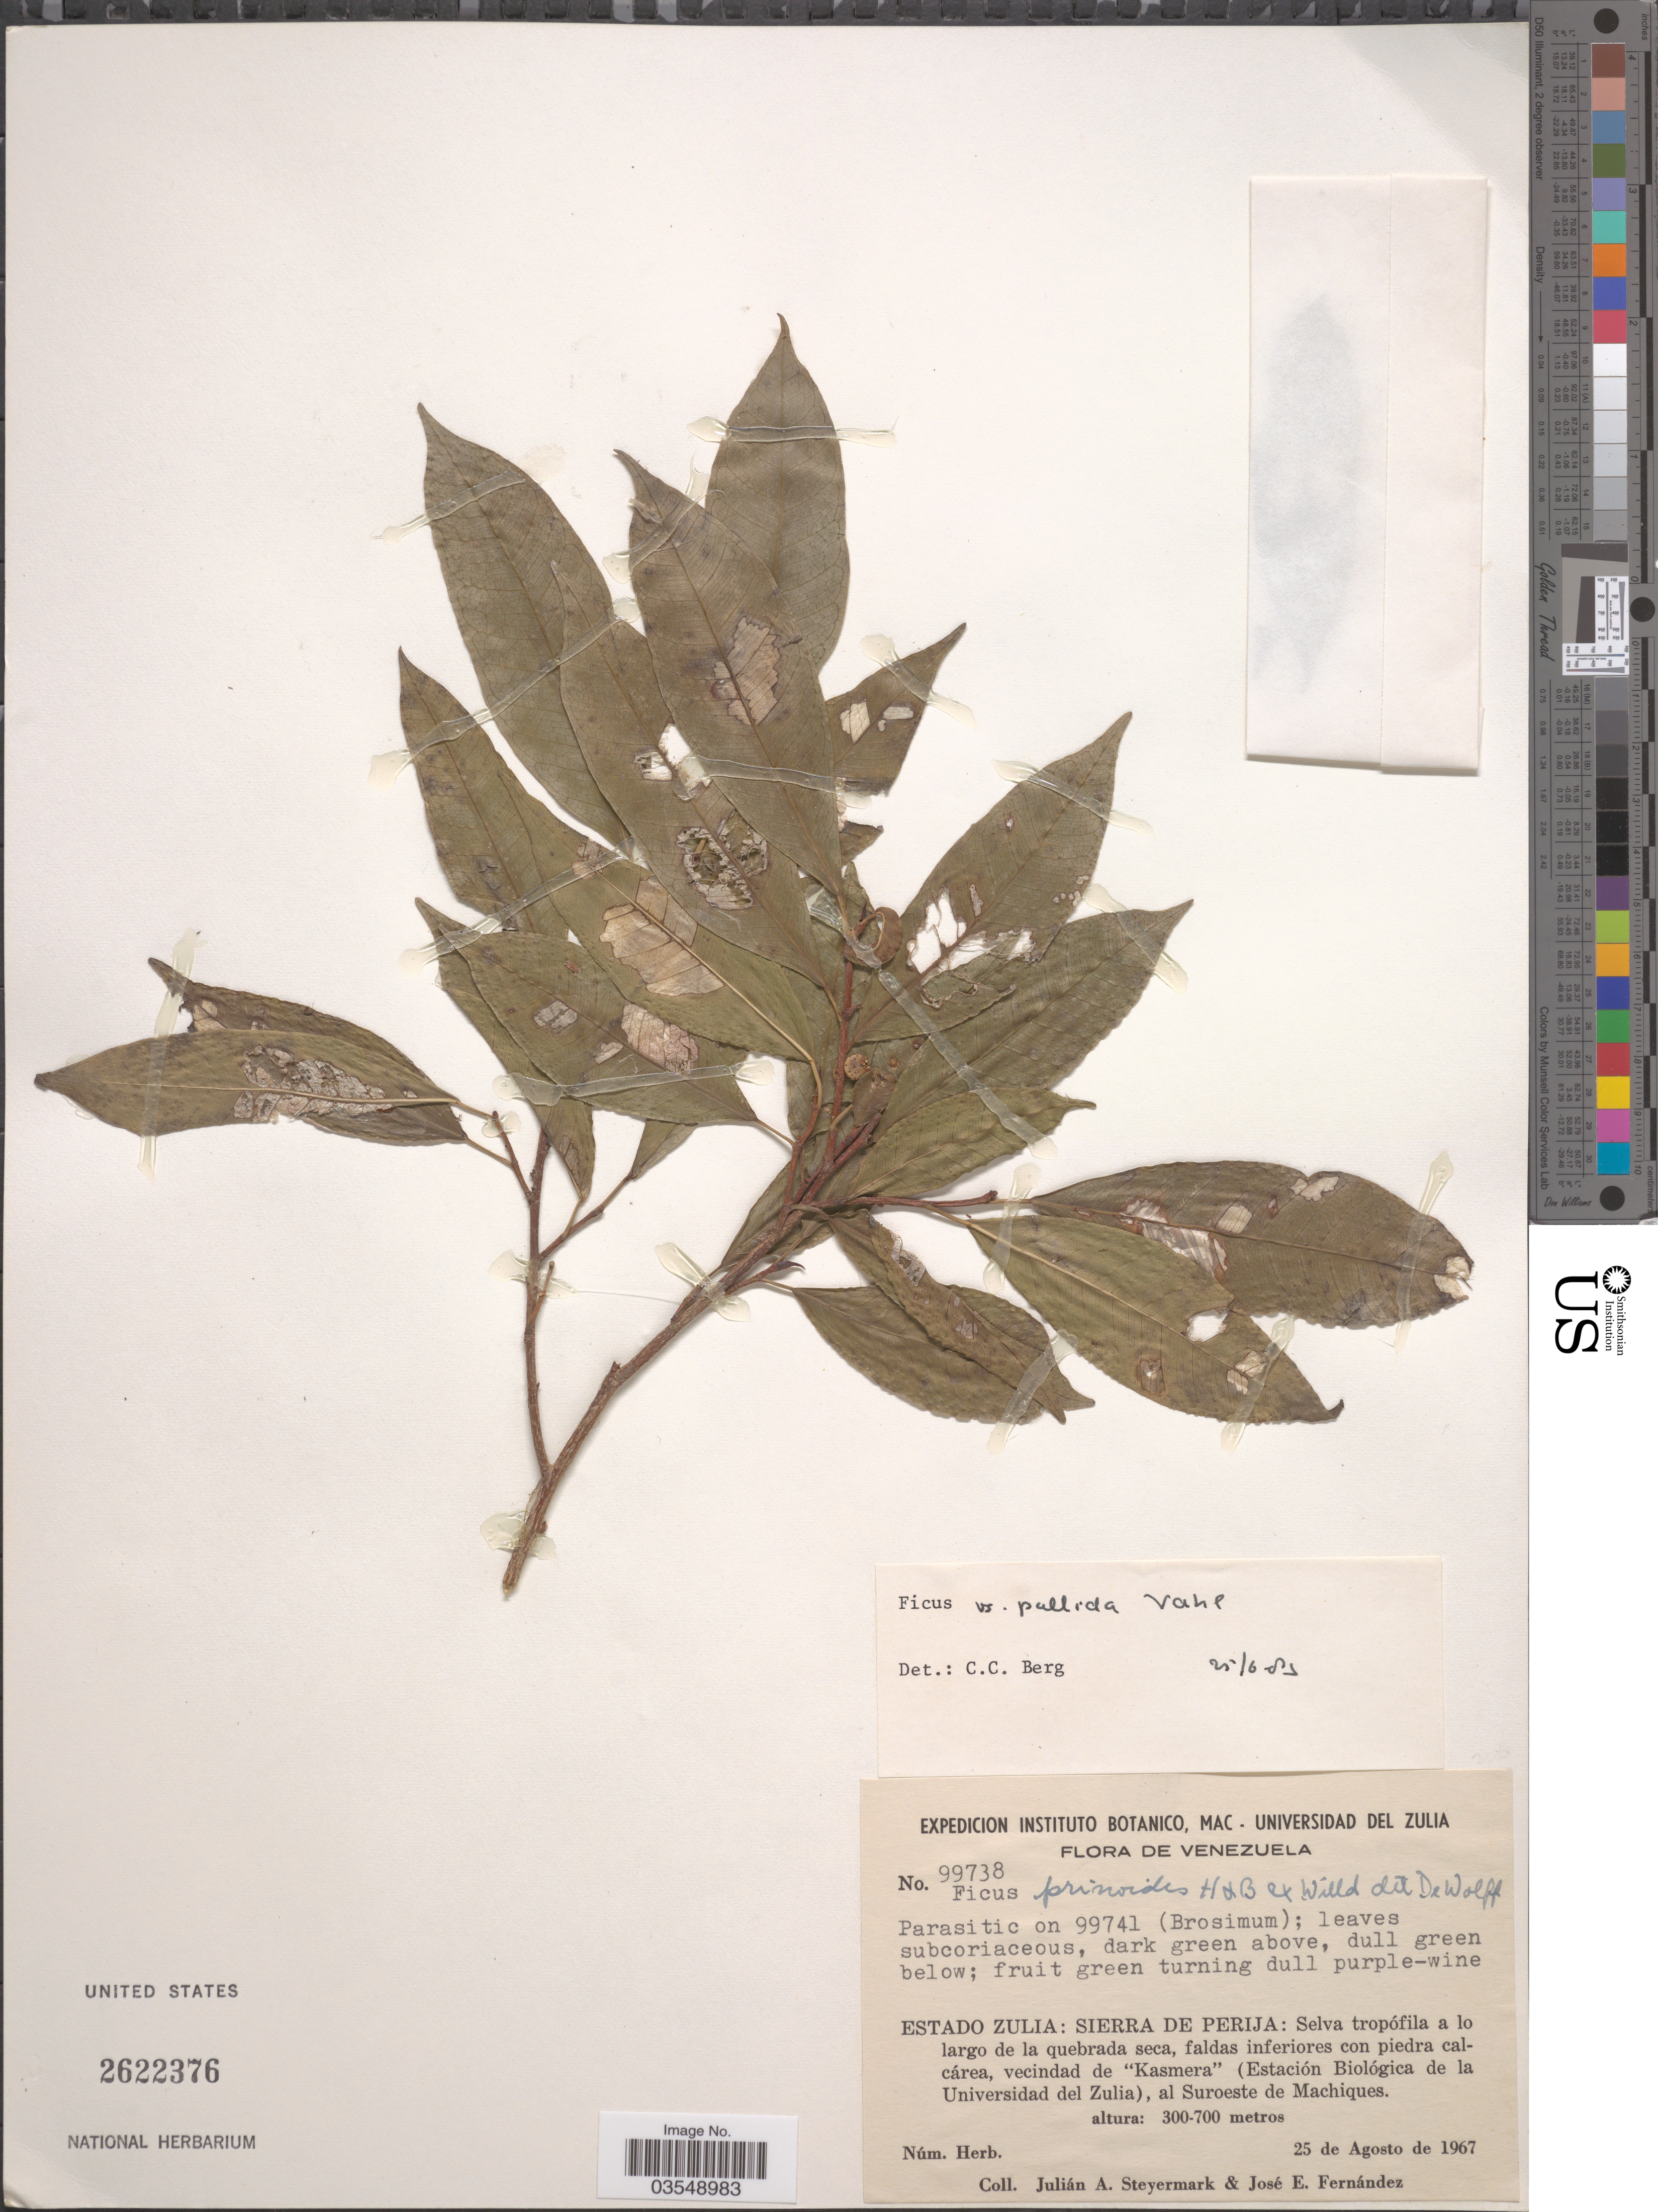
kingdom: Plantae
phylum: Tracheophyta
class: Magnoliopsida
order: Rosales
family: Moraceae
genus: Ficus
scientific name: Ficus pallida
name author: Vahl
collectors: J. Steyermark & J. Fernández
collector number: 99738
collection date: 1967-08-25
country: Venezuela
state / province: Zulia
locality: Estado Zulia: Sierra de Perija: Selva tropófila a lo largo de la quebrada seca, faldas inferiores con piedra calcárea, vecindad de 'Kasmera' (Estación Biológica de la Universidad del Zulia), al Suroeste de Machiques.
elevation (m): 300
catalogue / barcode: US 2622376